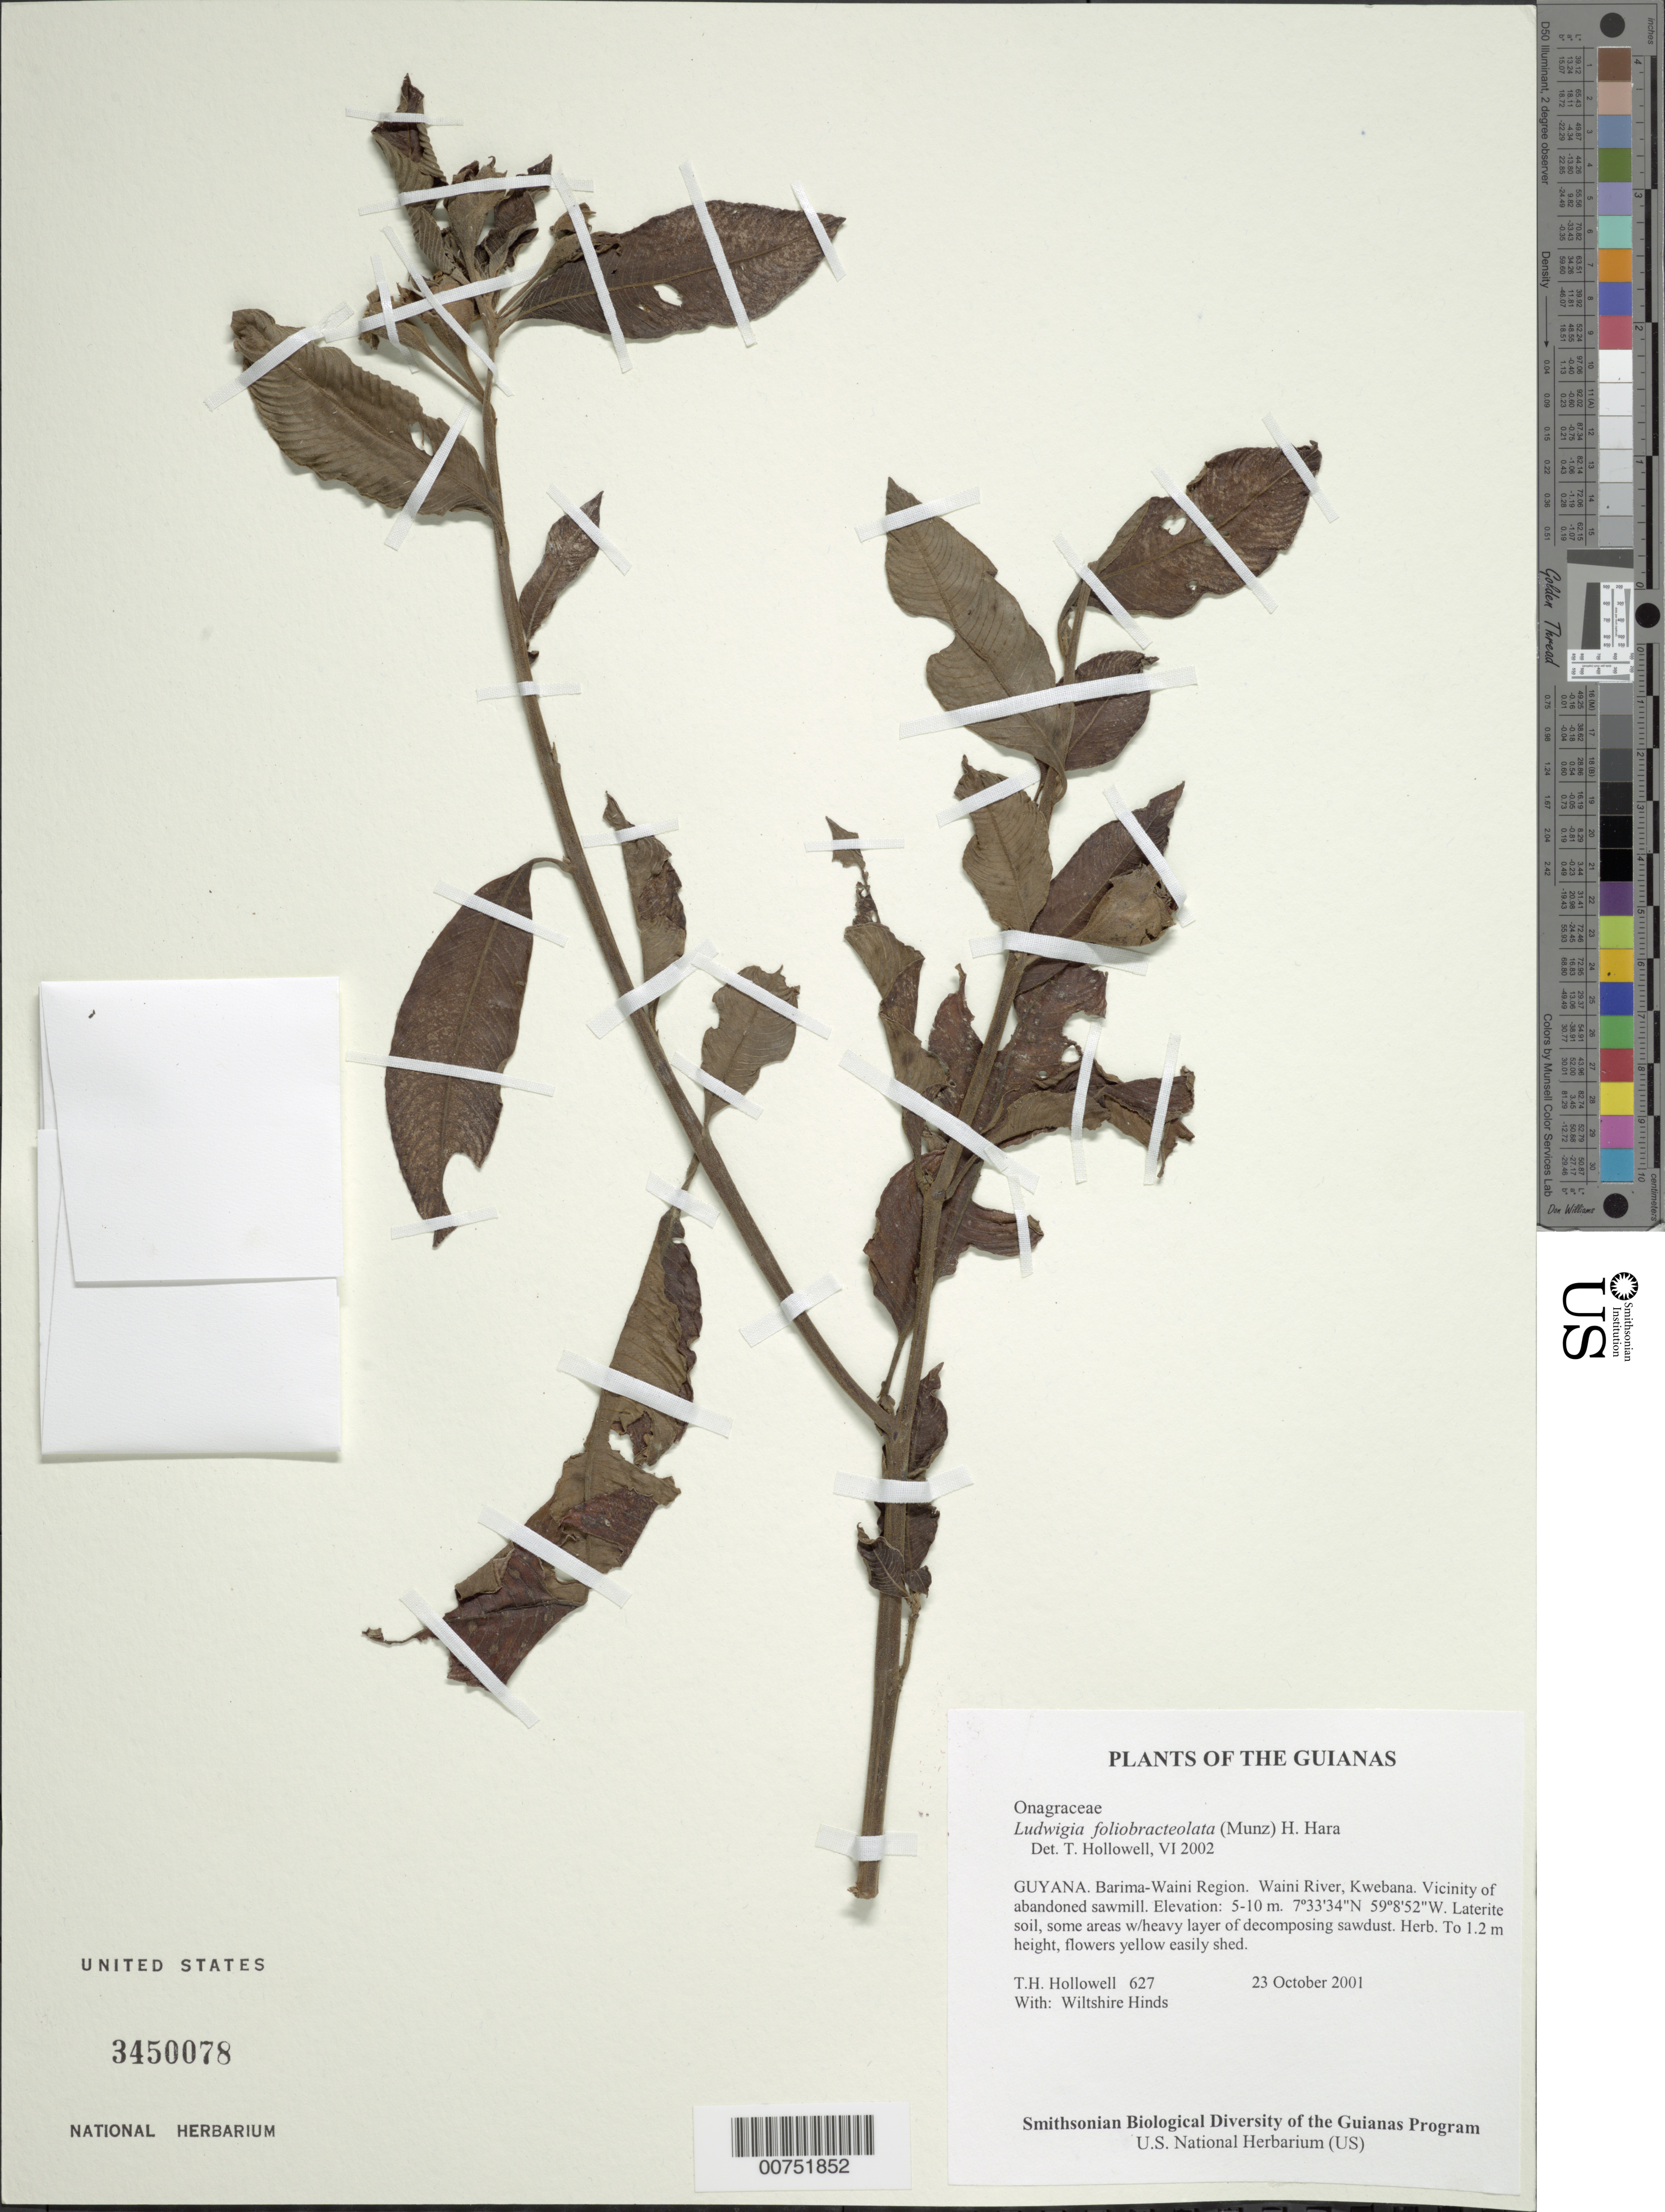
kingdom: Plantae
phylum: Tracheophyta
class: Magnoliopsida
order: Myrtales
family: Onagraceae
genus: Ludwigia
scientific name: Ludwigia foliobracteolata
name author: (Munz) H. Hara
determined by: Hollowell, T. H., (BOT), Smithsonian Institution - National Museum of Natural History (UNITED STATES)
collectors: T. Hollowell & W. Hinds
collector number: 627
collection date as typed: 23 October 2001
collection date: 2001-10-23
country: Guyana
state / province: Barima-Waini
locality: Waini River, Kwebana. Vicinity of abandoned sawmill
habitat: Laterite soil, some areas w/heavy layer of decomposing sawdust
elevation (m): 5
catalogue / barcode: US 3450078